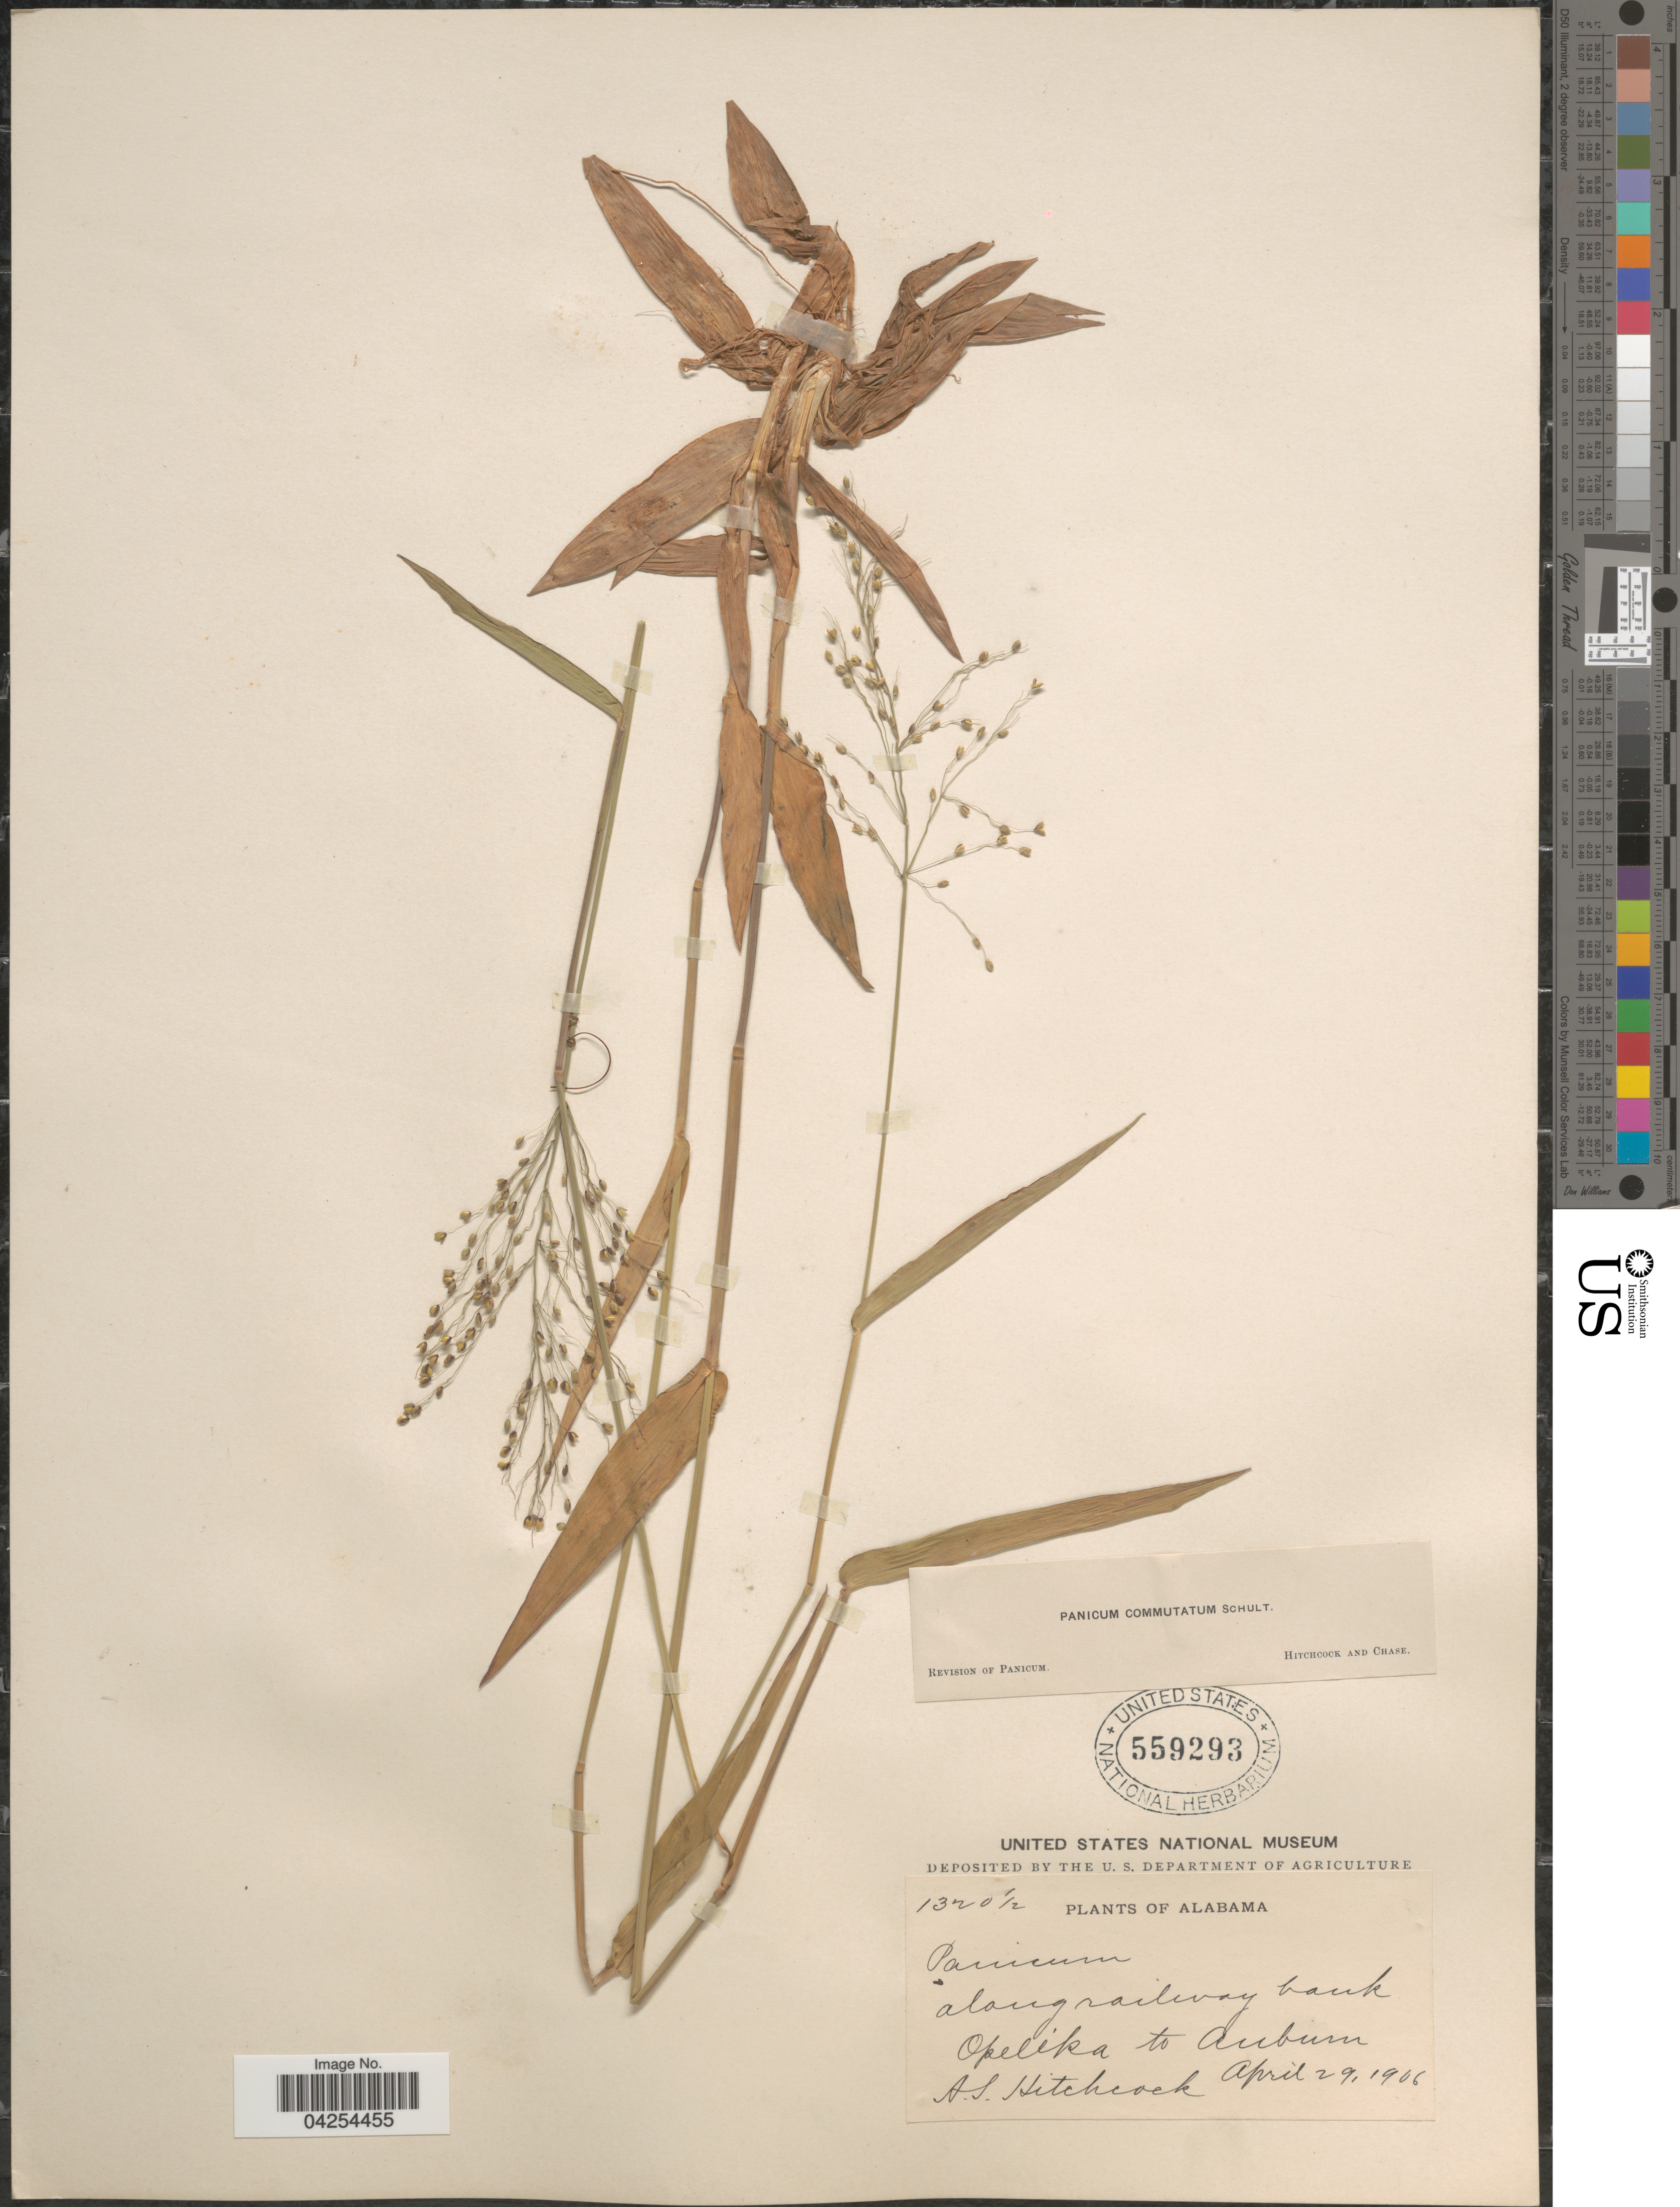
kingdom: Plantae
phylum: Tracheophyta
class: Liliopsida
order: Poales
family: Poaceae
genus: Dichanthelium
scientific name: Dichanthelium commutatum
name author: (Schult.) Gould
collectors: A. S. Hitchcock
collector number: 1320 1/2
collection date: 1906-04-29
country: United States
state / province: Alabama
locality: Along railway bank Opelika to Auburn.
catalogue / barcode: US 559293